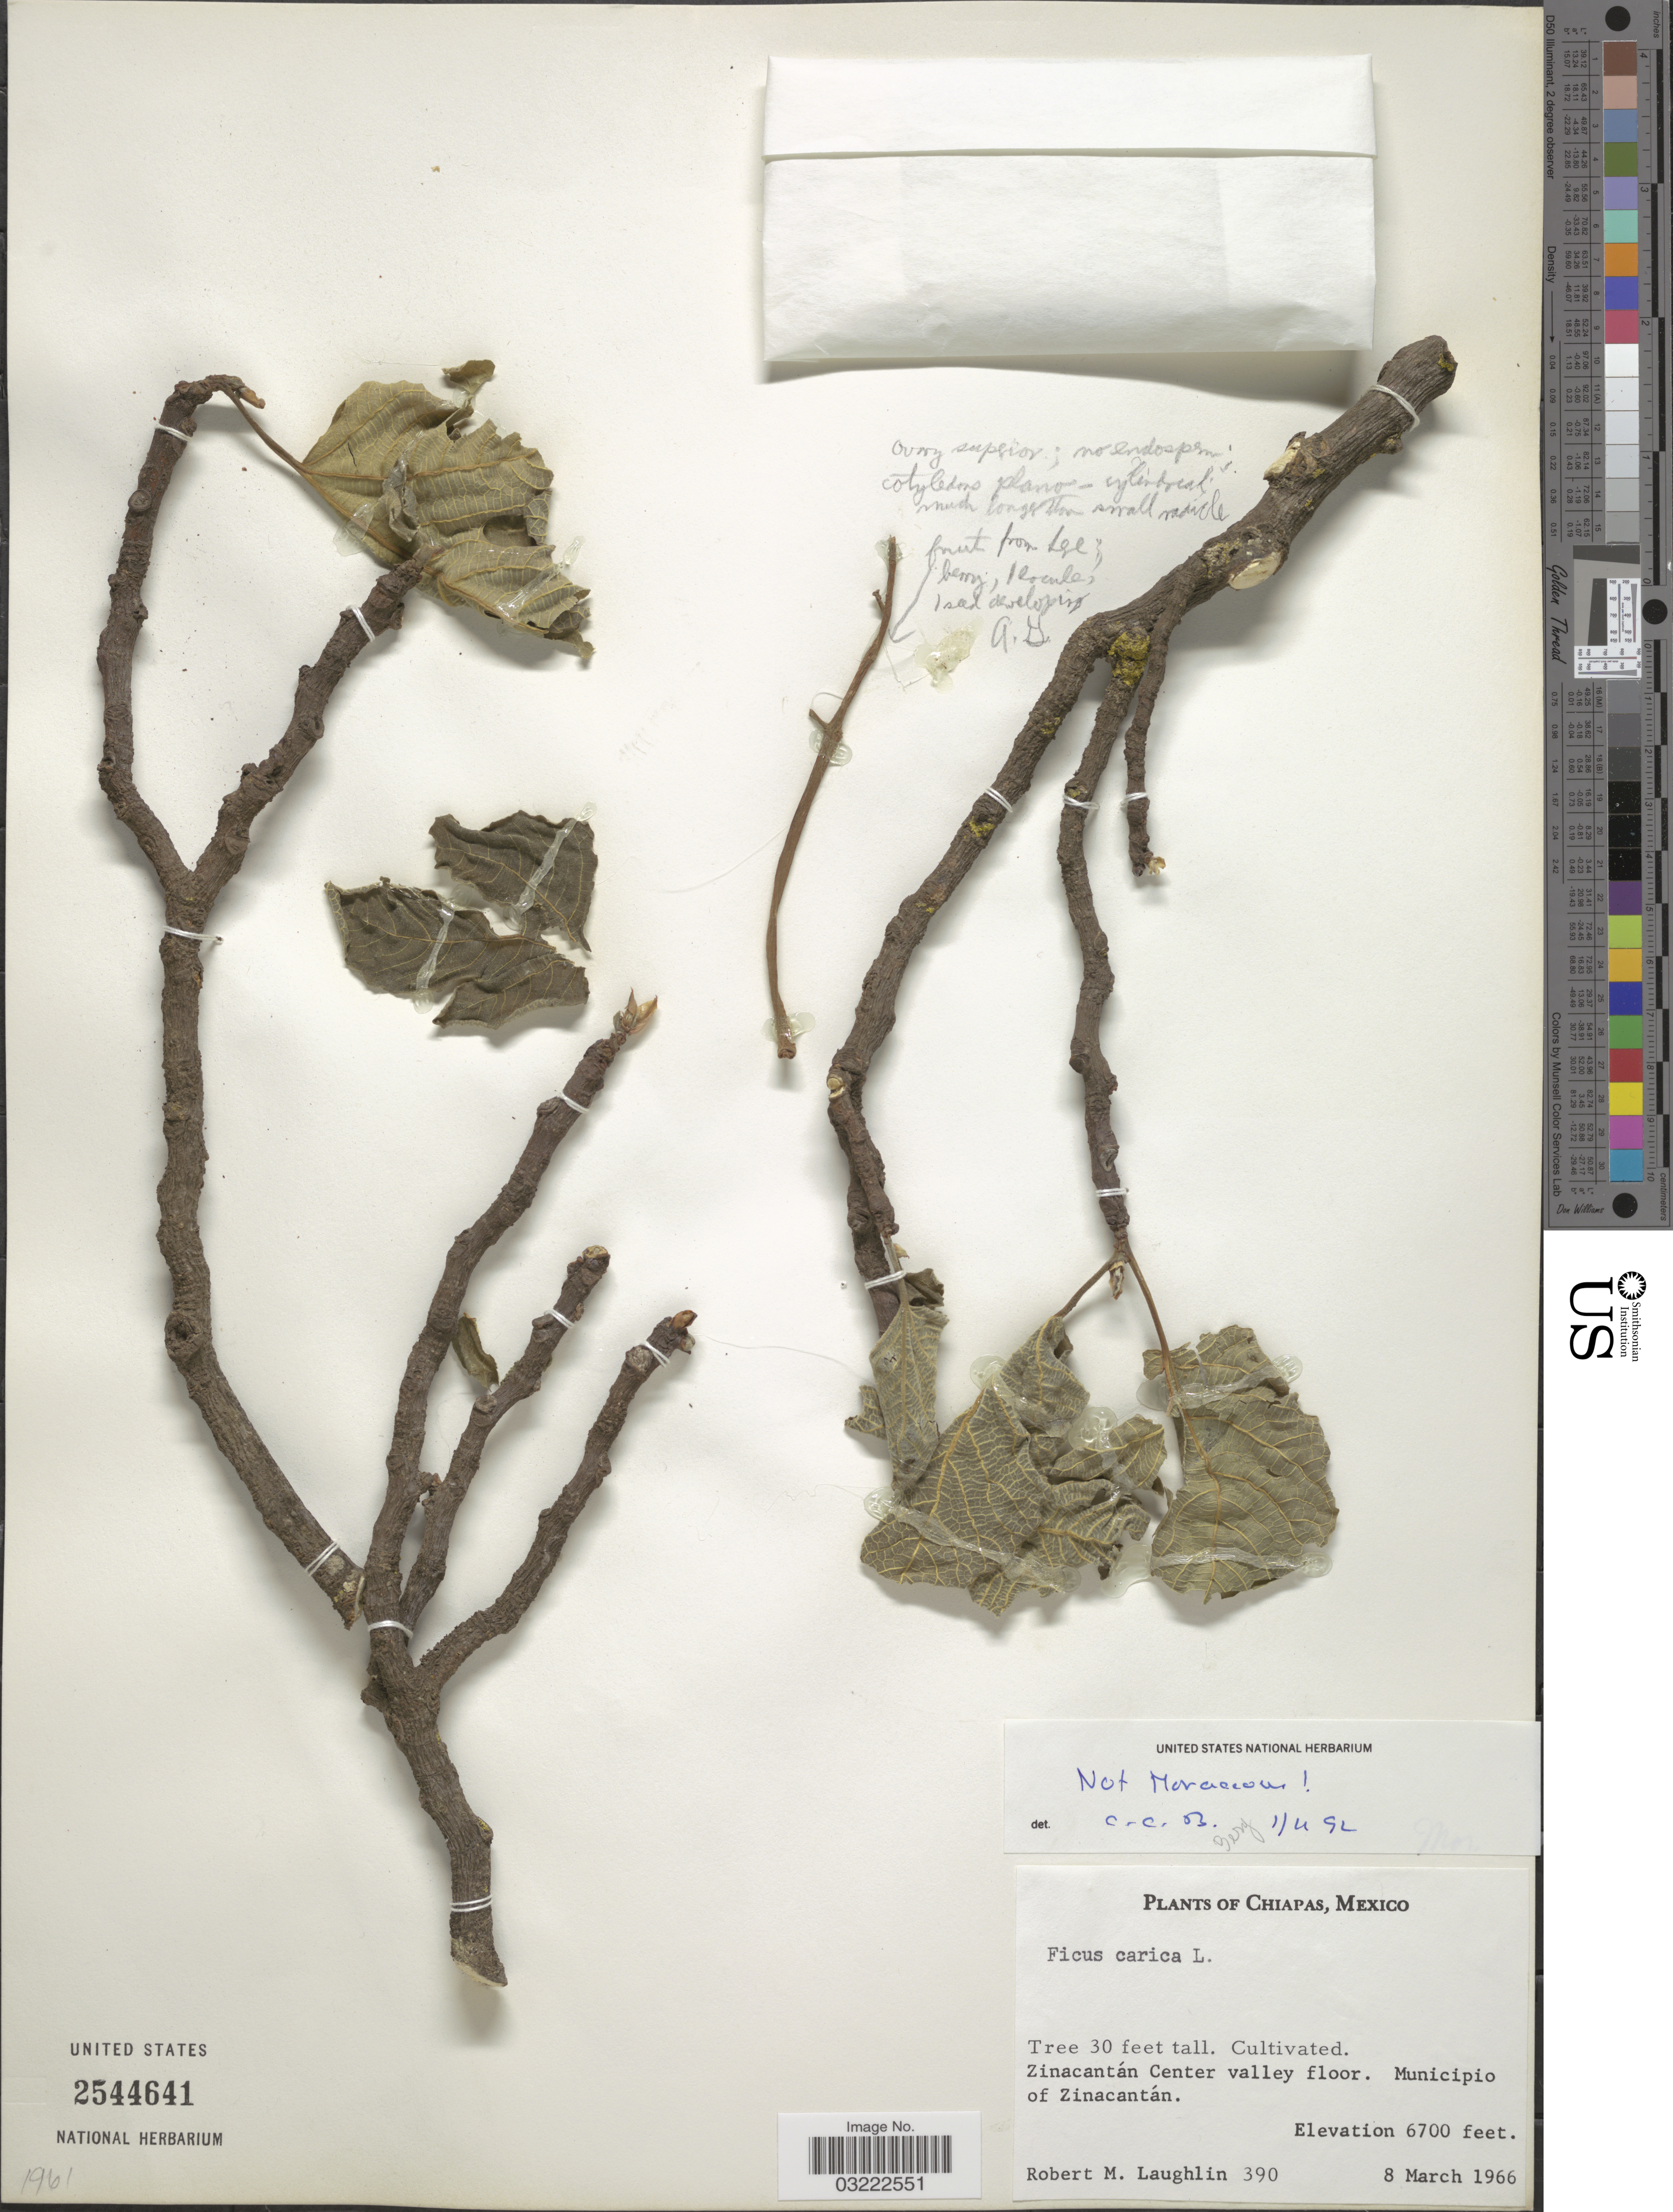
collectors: R. M. Laughlin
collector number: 390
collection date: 1966-03-08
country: Mexico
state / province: Chiapas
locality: Zinacantán Center valley floor. Municipio of Zinacantán.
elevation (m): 2042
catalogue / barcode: US 2544641